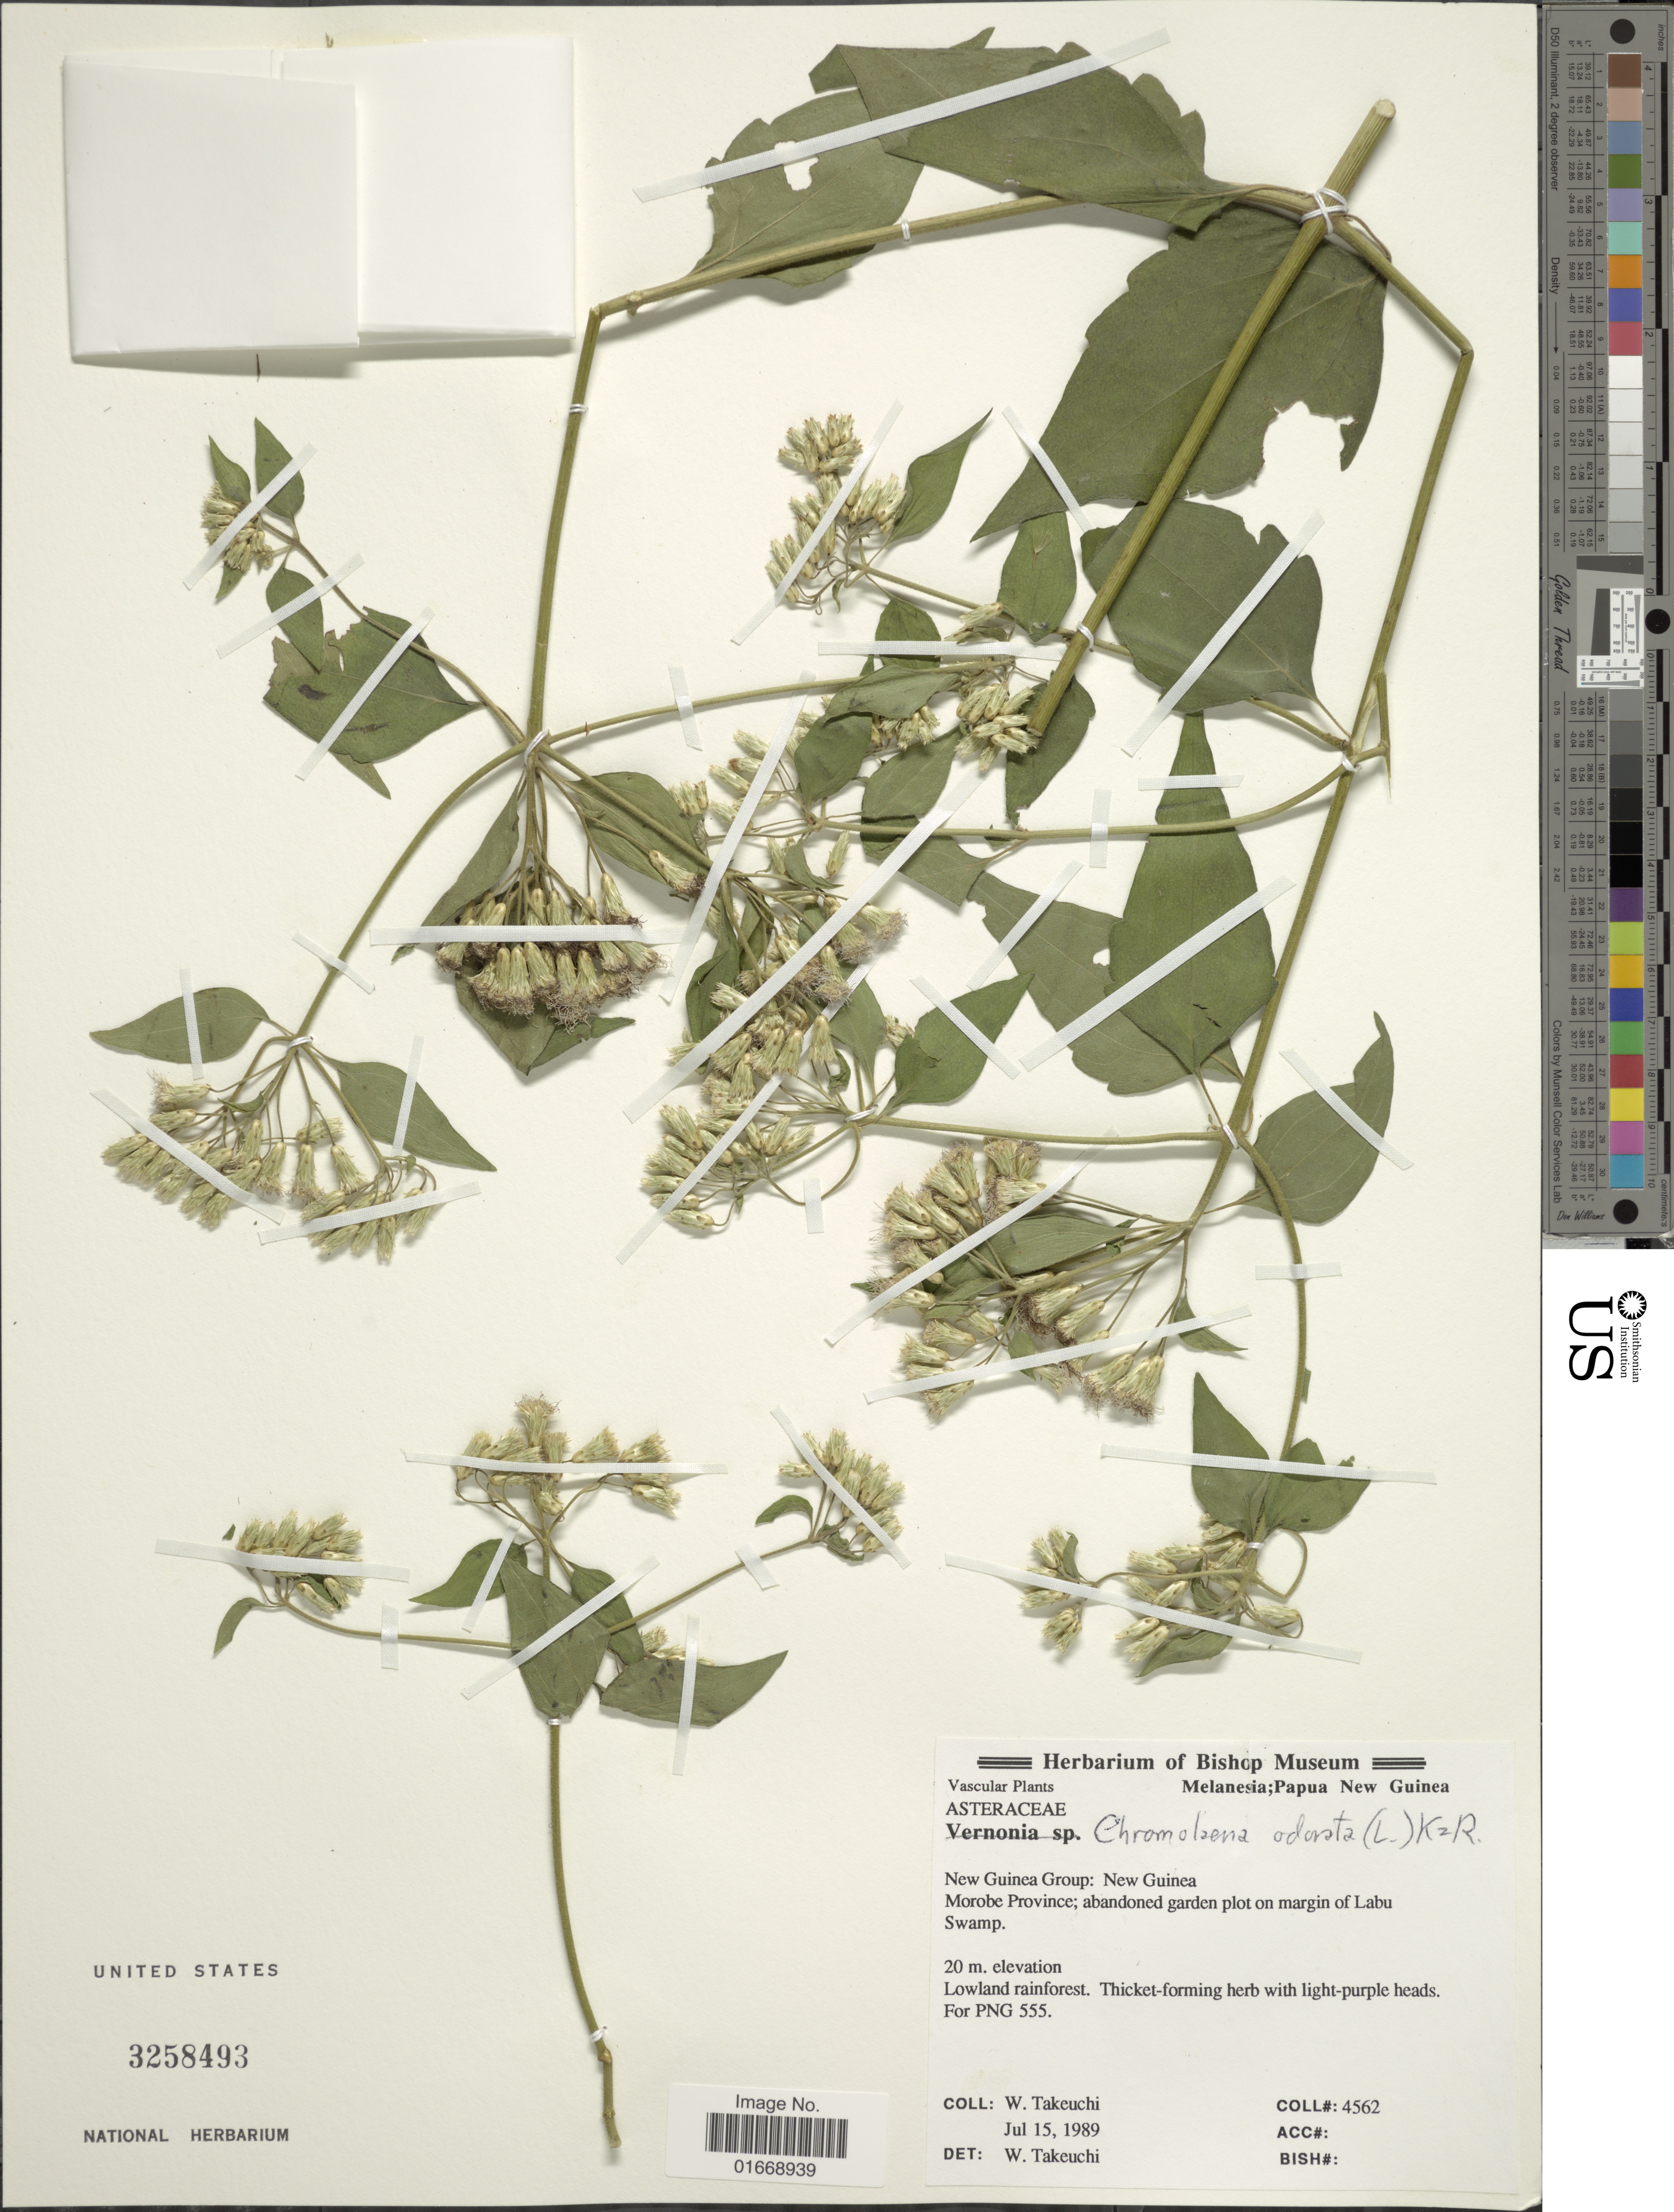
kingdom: Plantae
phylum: Tracheophyta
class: Magnoliopsida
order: Asterales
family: Asteraceae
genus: Chromolaena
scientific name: Chromolaena odorata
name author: (L.) R.M. King & H. Rob.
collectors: W. Takeuchi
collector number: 4562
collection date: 1989-07-15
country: Papua New Guinea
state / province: Morobe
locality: New Guinea Group, on margin of Labu Swamp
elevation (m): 20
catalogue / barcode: US 3258493